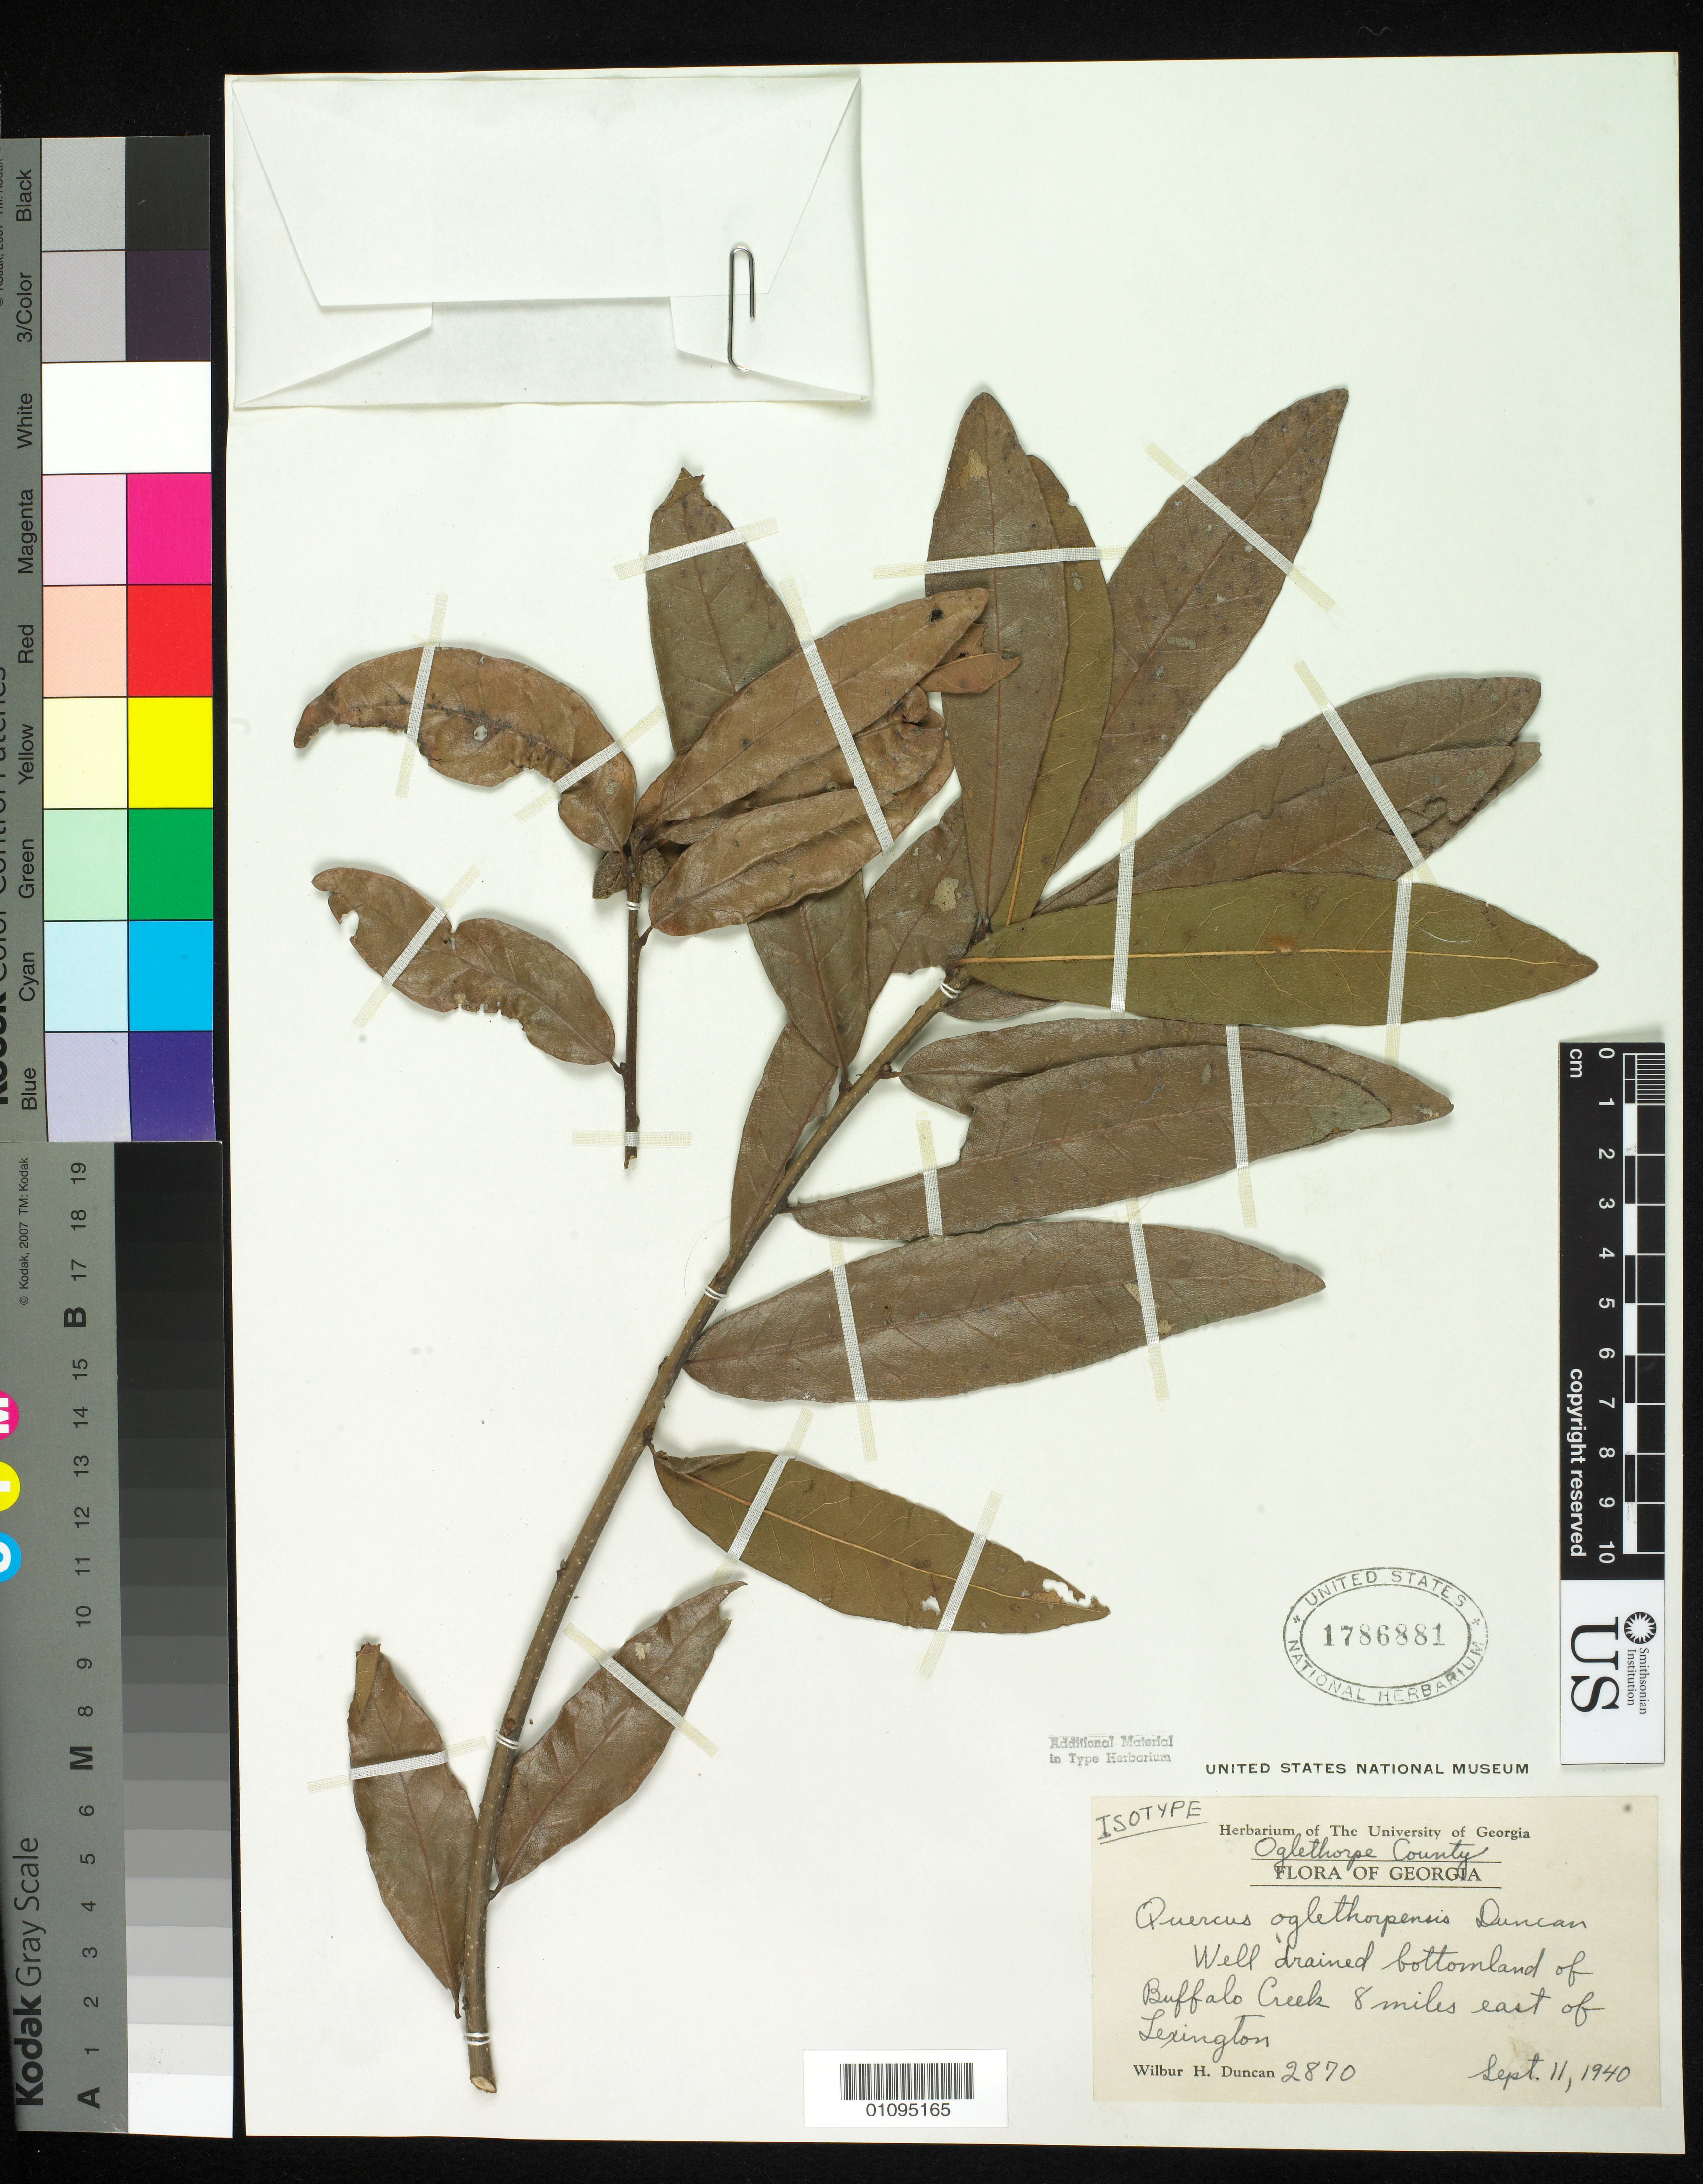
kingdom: Plantae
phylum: Tracheophyta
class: Magnoliopsida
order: Fagales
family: Fagaceae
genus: Quercus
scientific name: Quercus oglethorpensis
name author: W.H. Duncan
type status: Isotype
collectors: W. H. Duncan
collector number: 2870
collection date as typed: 11 Sep 1940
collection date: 1940-09-11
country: United States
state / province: Georgia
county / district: Oglethorpe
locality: Buffalo Creek, 8 miles east of Lexington.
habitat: Well drained bottomland of Buffalo Creek.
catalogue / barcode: US 1786881